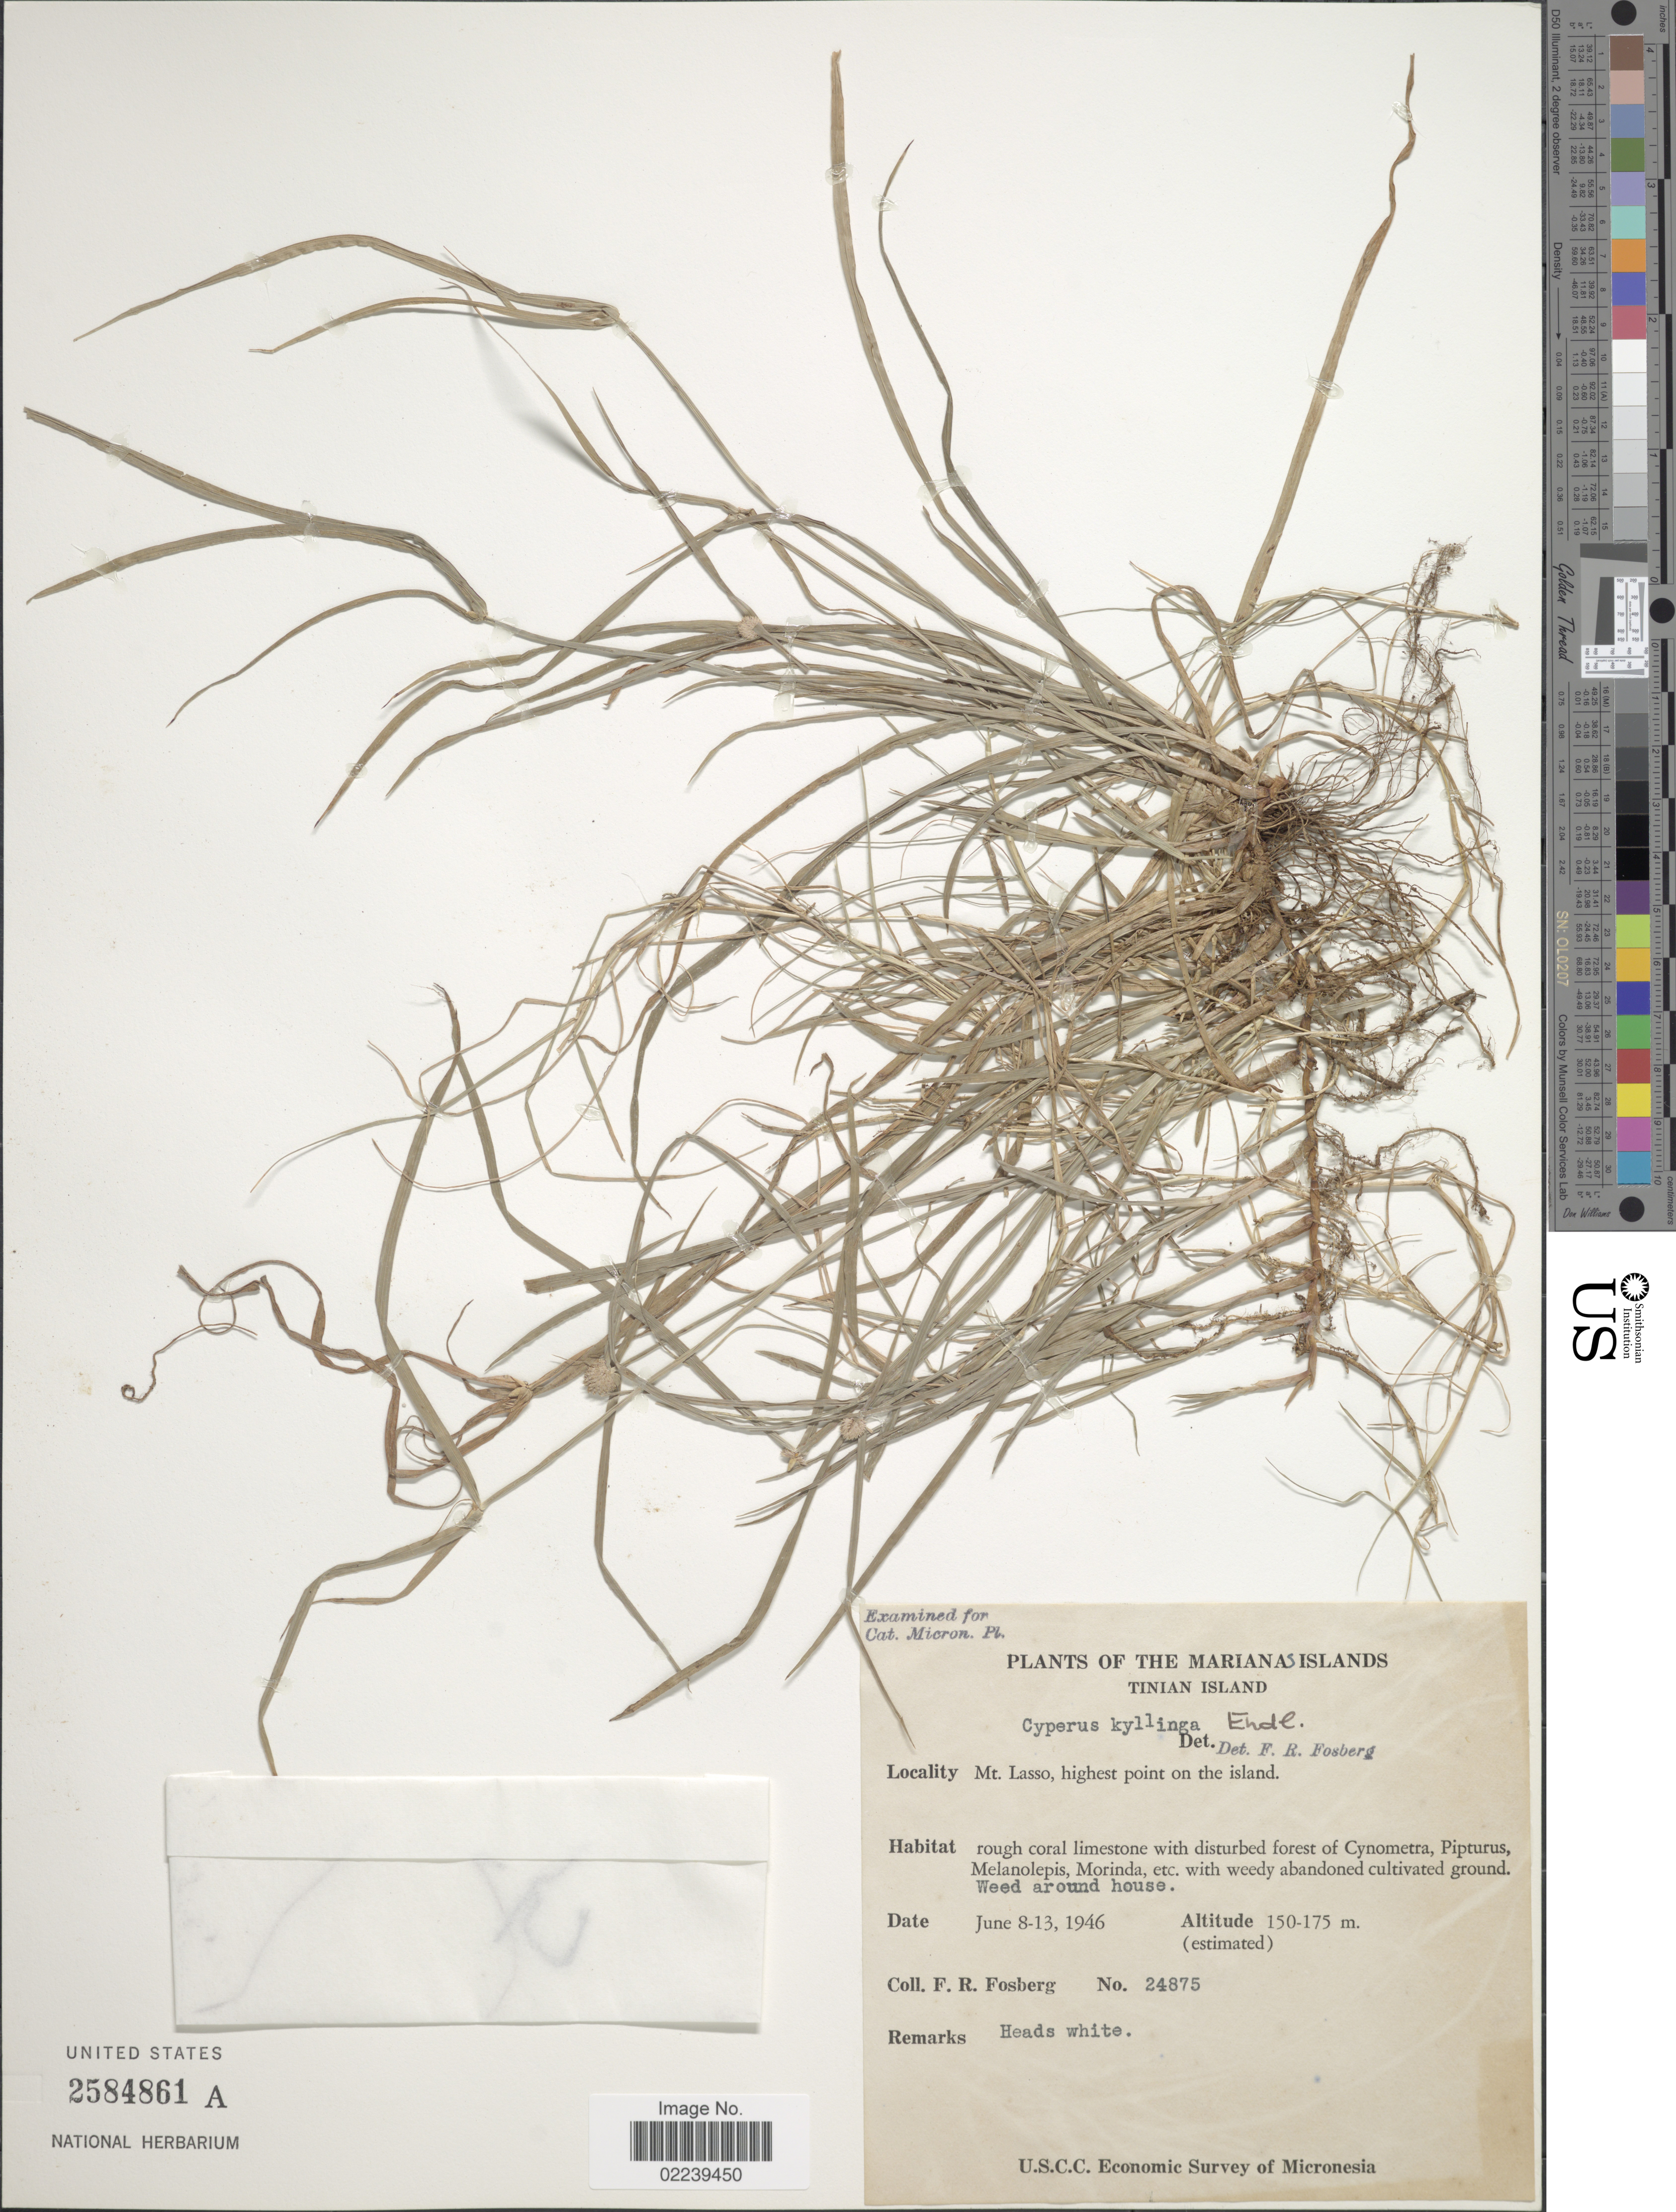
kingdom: Plantae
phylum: Tracheophyta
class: Liliopsida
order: Poales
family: Cyperaceae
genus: Cyperus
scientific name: Cyperus mindorensis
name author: (Steud.) Huygh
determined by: Strong, M. T., (US), Smithsonian Institution - National Museum of Natural History (UNITED STATES)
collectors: F. R. Fosberg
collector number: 24875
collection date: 1946-06-08/1946-08-13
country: Northern Mariana Islands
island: Tinian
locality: Tinian Island, Mt Lasso, highest point on the island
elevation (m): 150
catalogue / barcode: US 2584861A